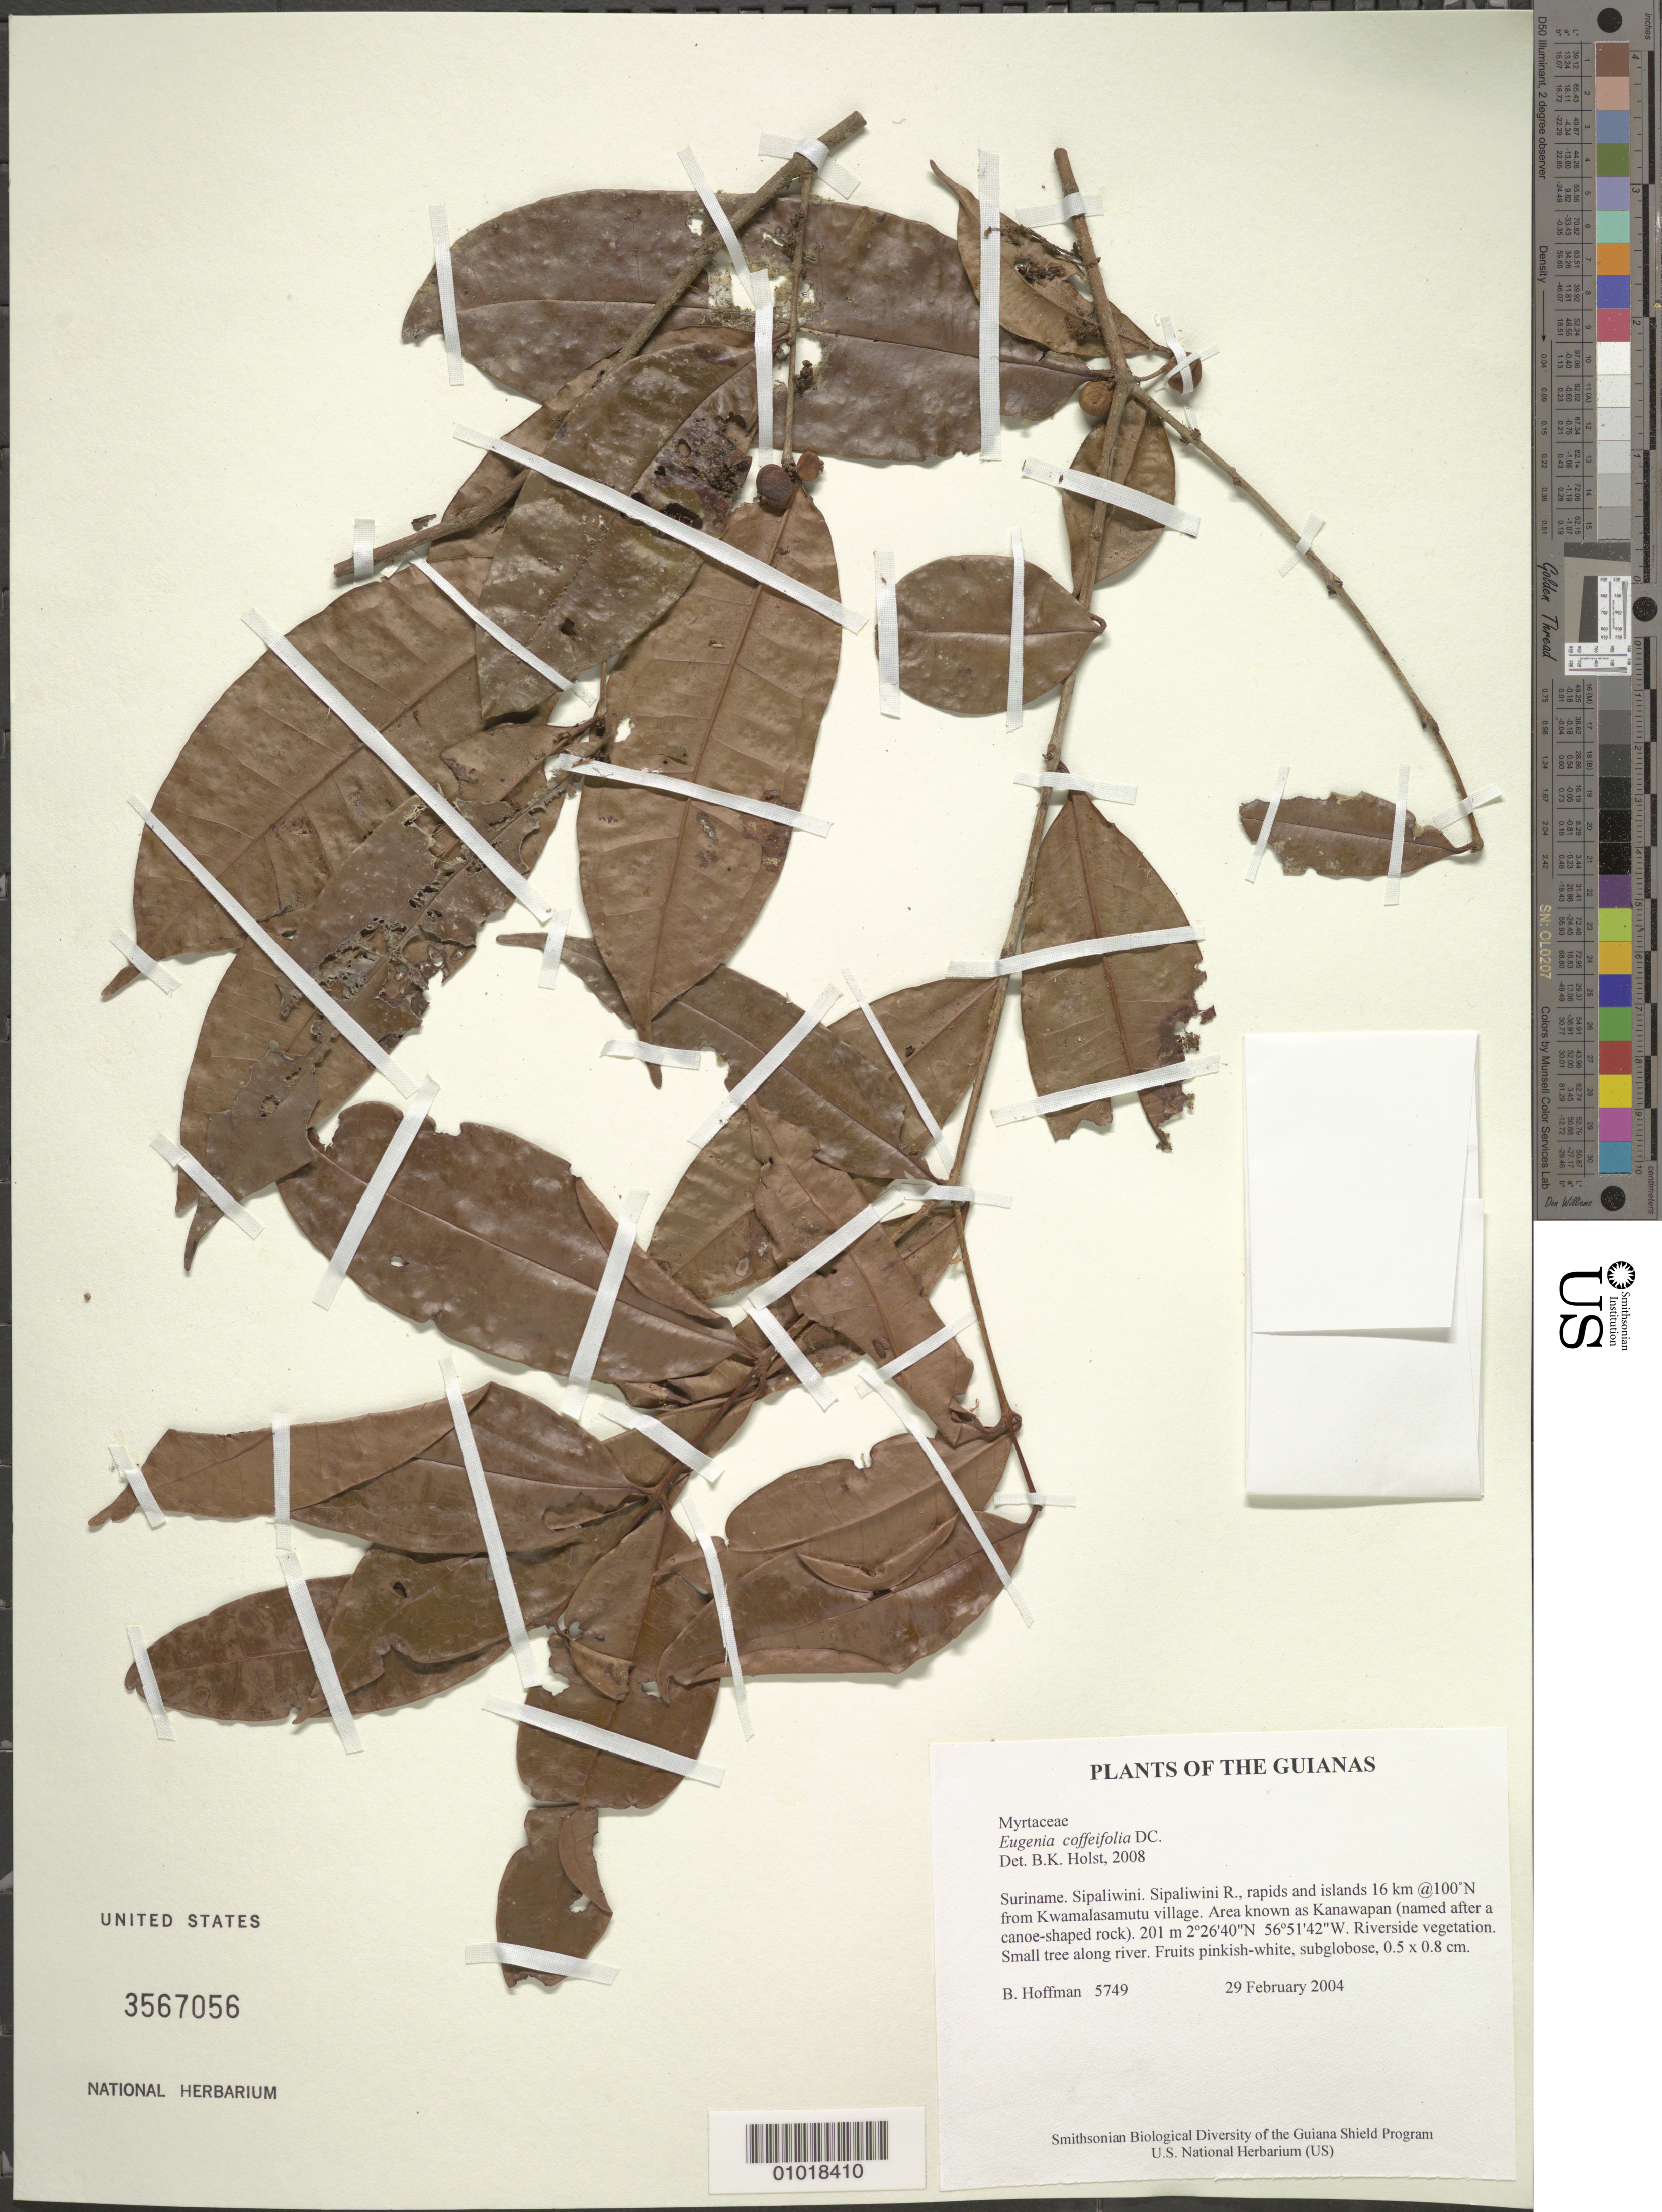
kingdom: Plantae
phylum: Tracheophyta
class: Magnoliopsida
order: Myrtales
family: Myrtaceae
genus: Eugenia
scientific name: Eugenia sinemariensis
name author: Aubl.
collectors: B. Hoffman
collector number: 5749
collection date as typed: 29 February 2004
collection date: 2004-02-29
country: Suriname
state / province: Sipaliwini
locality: Sipaliwini R., rapids and islands 16 km @100°N from Kwamalasamutu village. Area known as Kanawapan (named after a canoe-shaped rock)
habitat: Riverside vegetation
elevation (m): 201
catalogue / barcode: US 3567056